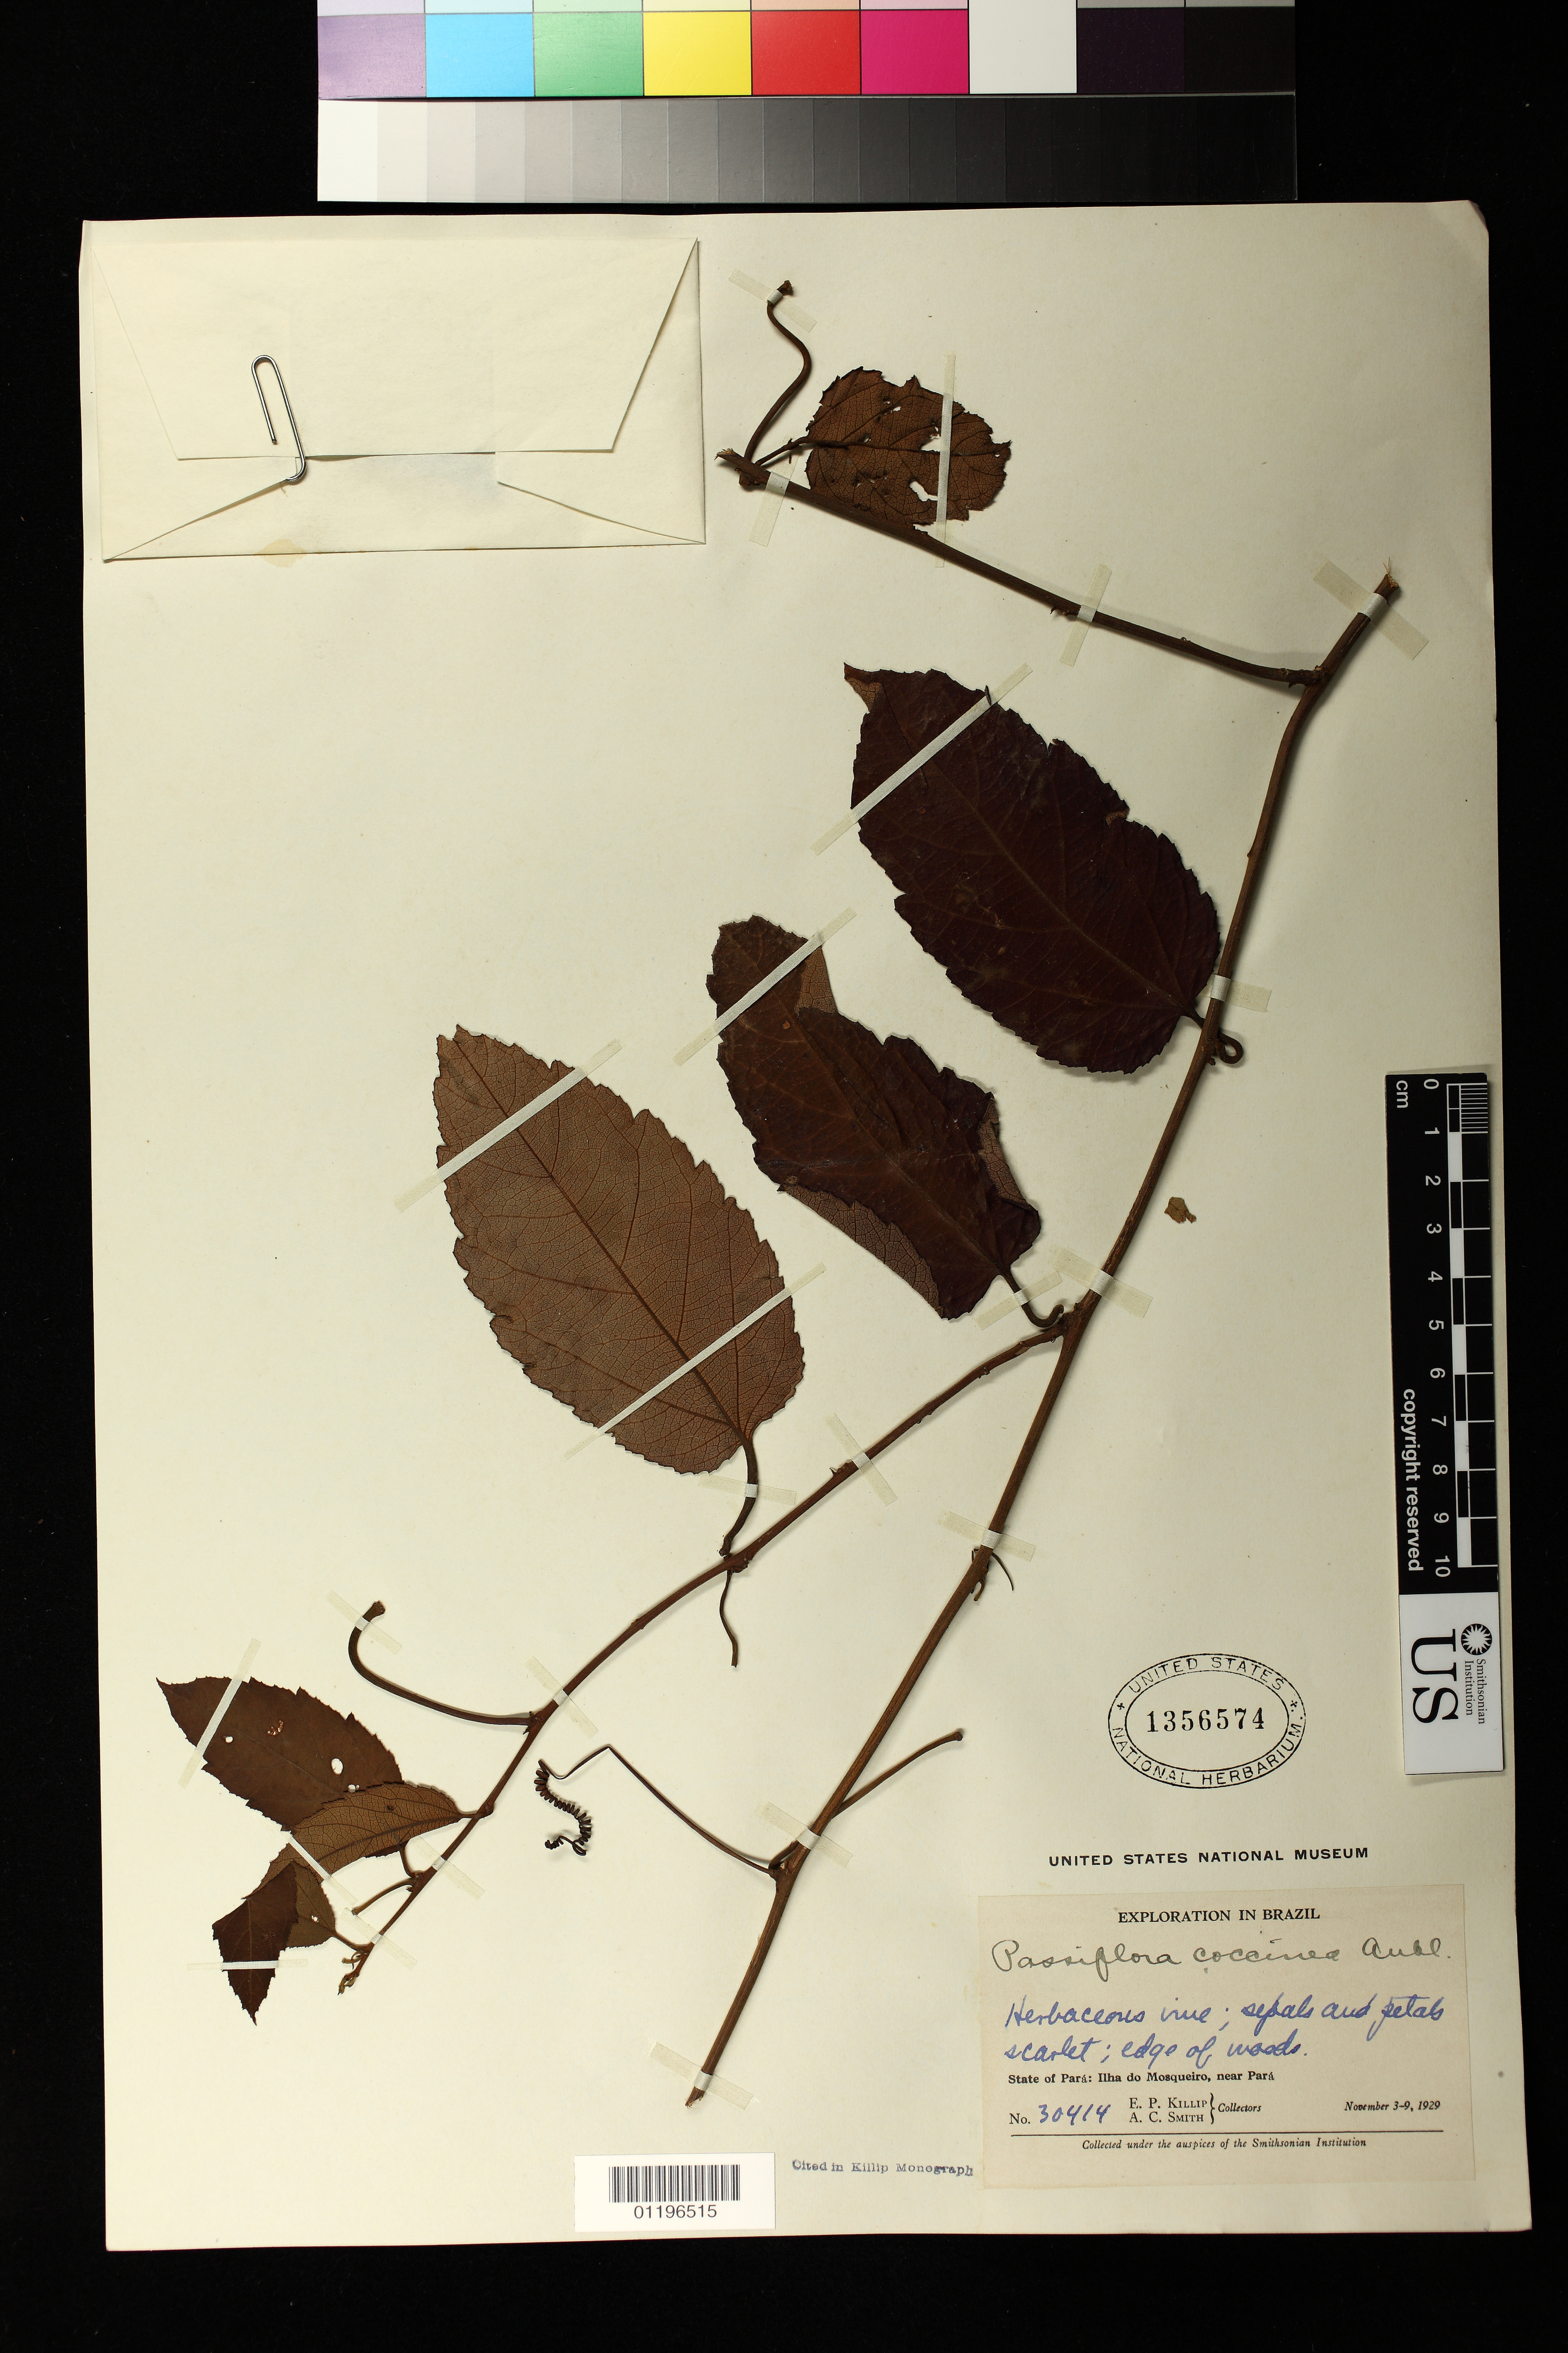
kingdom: Plantae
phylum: Tracheophyta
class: Magnoliopsida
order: Malpighiales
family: Passifloraceae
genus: Passiflora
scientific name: Passiflora coccinea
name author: Aubl.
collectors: E. P. Killip & A. C. Smith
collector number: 30414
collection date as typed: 03 Nov 1929 to 09 Nov 1929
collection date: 1929-11-03/1929-11-09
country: Brazil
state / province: Pará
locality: State of Para: Ilha do Mosqueiro, near Pará.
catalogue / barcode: US 1356574